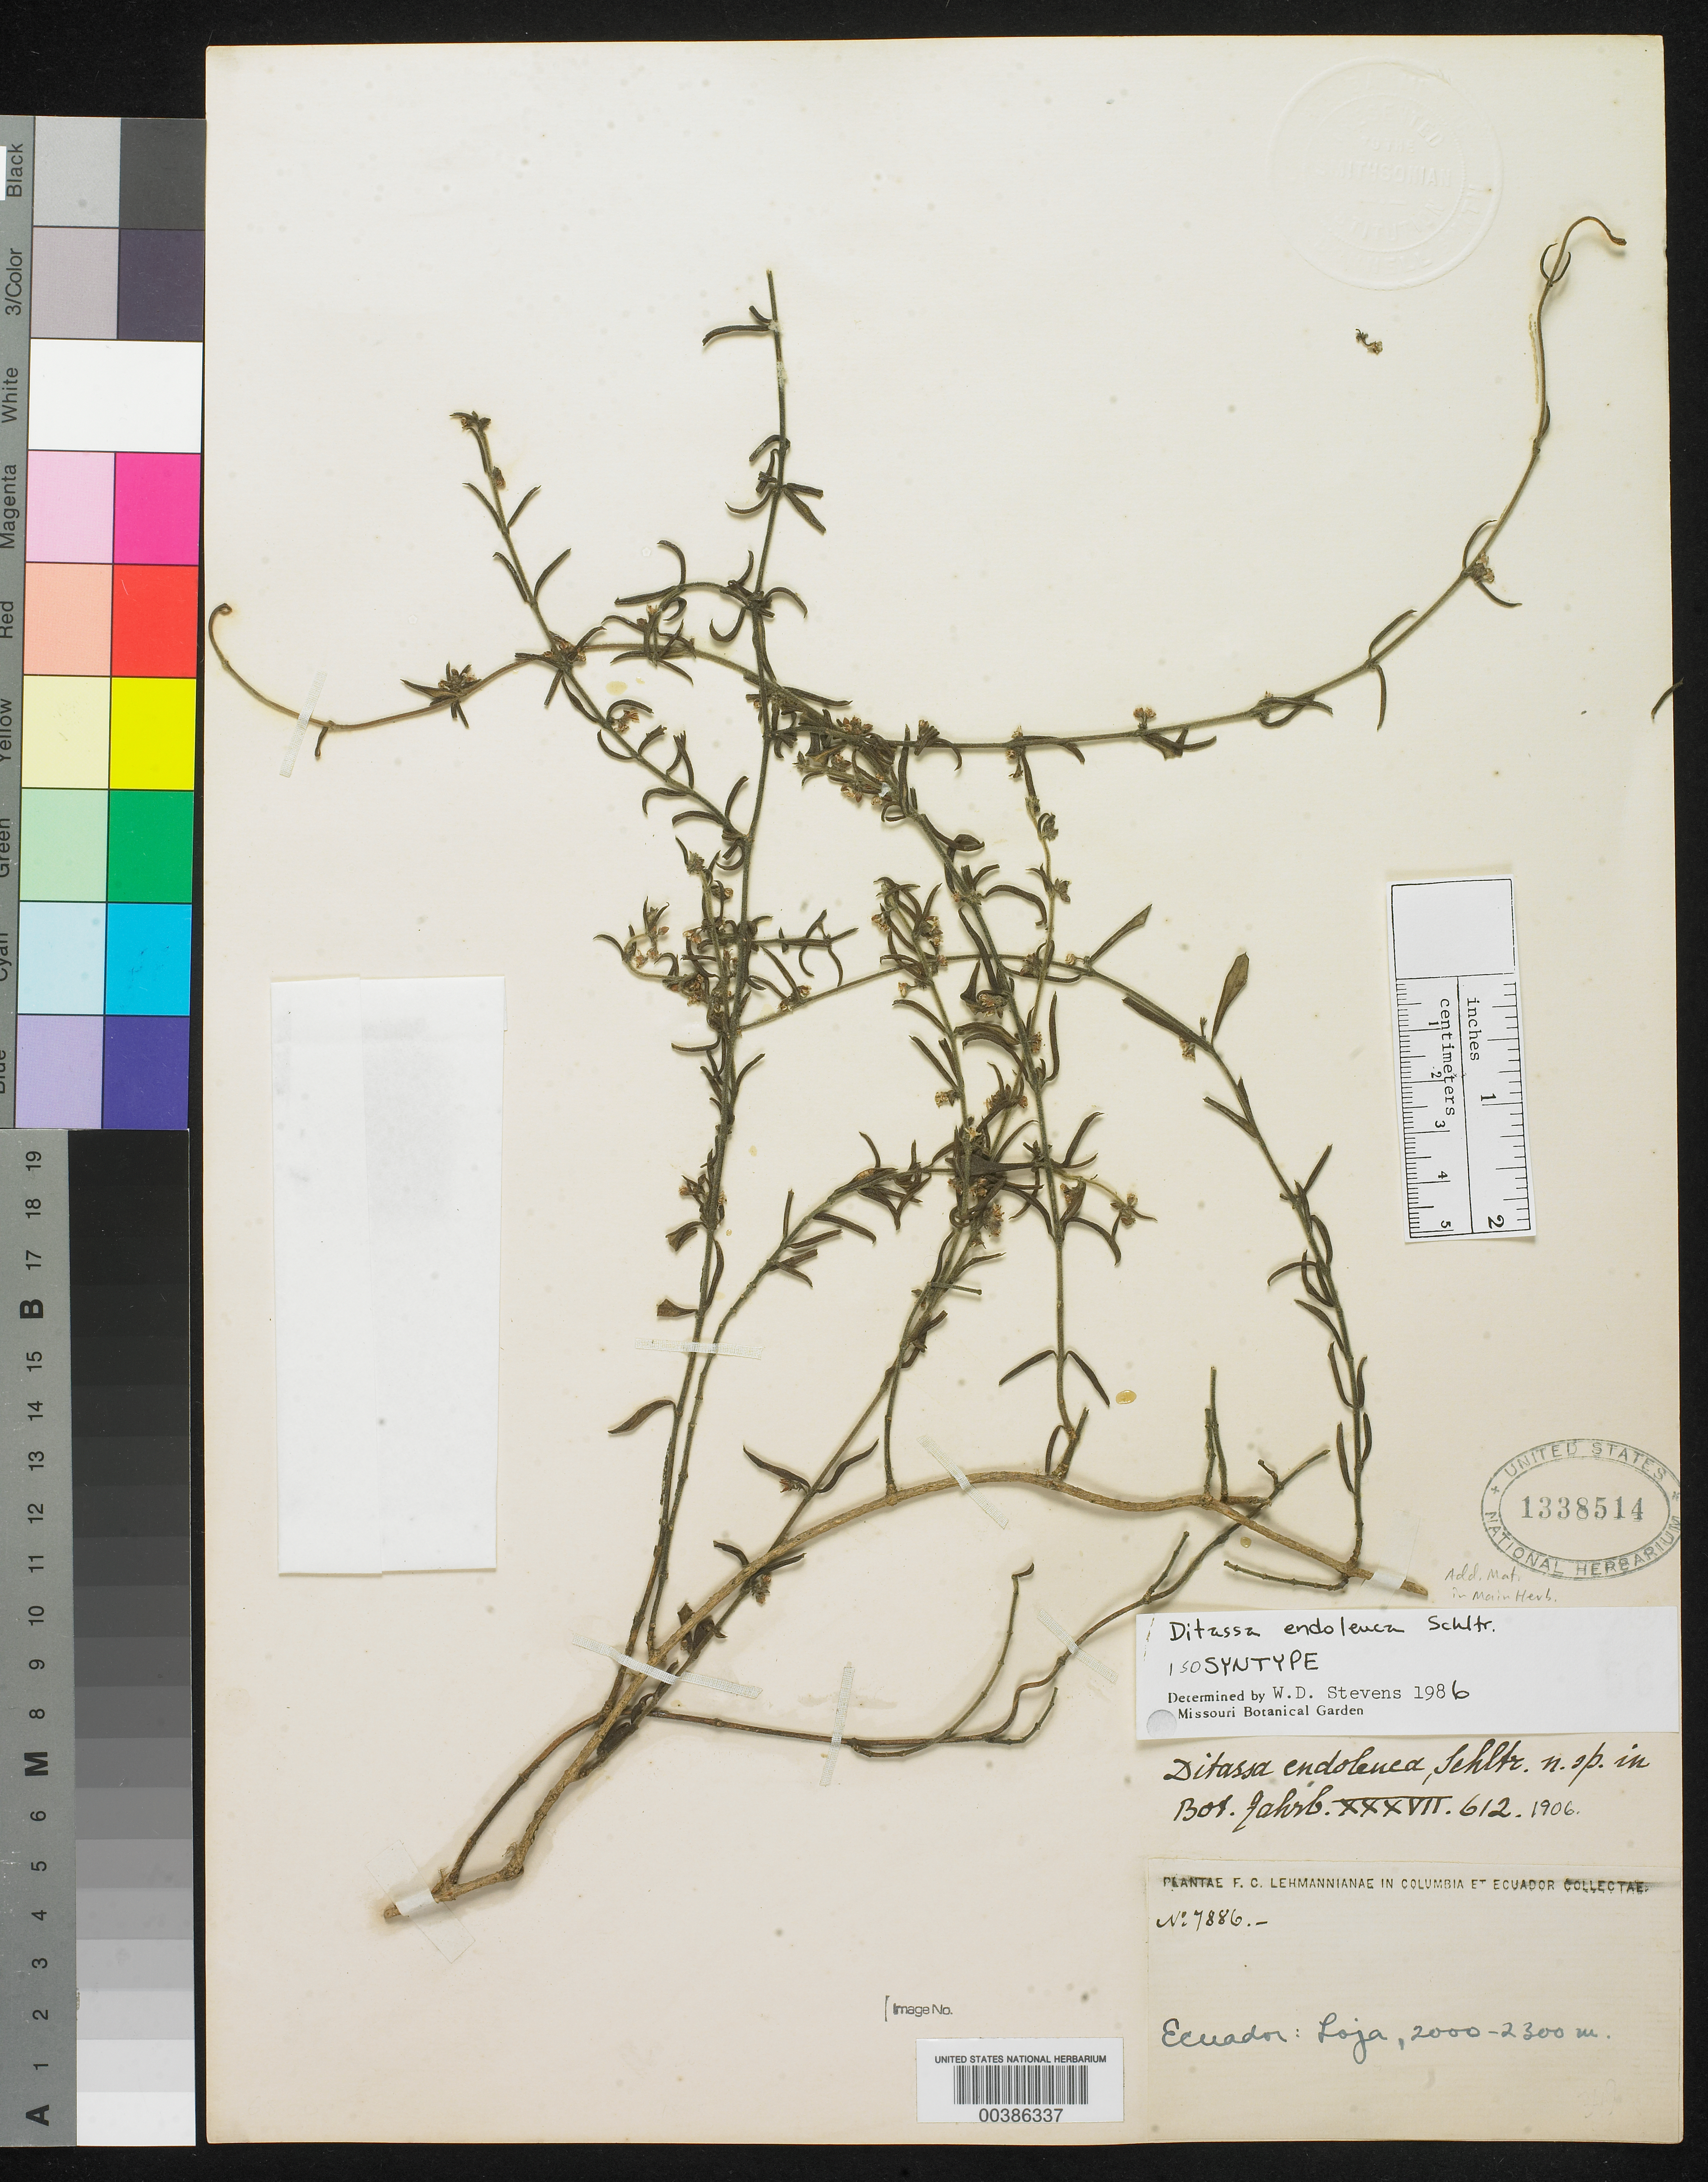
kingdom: Plantae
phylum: Tracheophyta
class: Magnoliopsida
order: Gentianales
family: Apocynaceae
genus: Ditassa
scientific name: Ditassa endoleuca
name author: Schltr.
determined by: Stevens, W. Douglas, Missouri Botanical Garden (MO)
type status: Isosyntype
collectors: F. C. Lehmann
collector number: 7886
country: Ecuador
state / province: Loja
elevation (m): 2000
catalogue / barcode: US 1338514